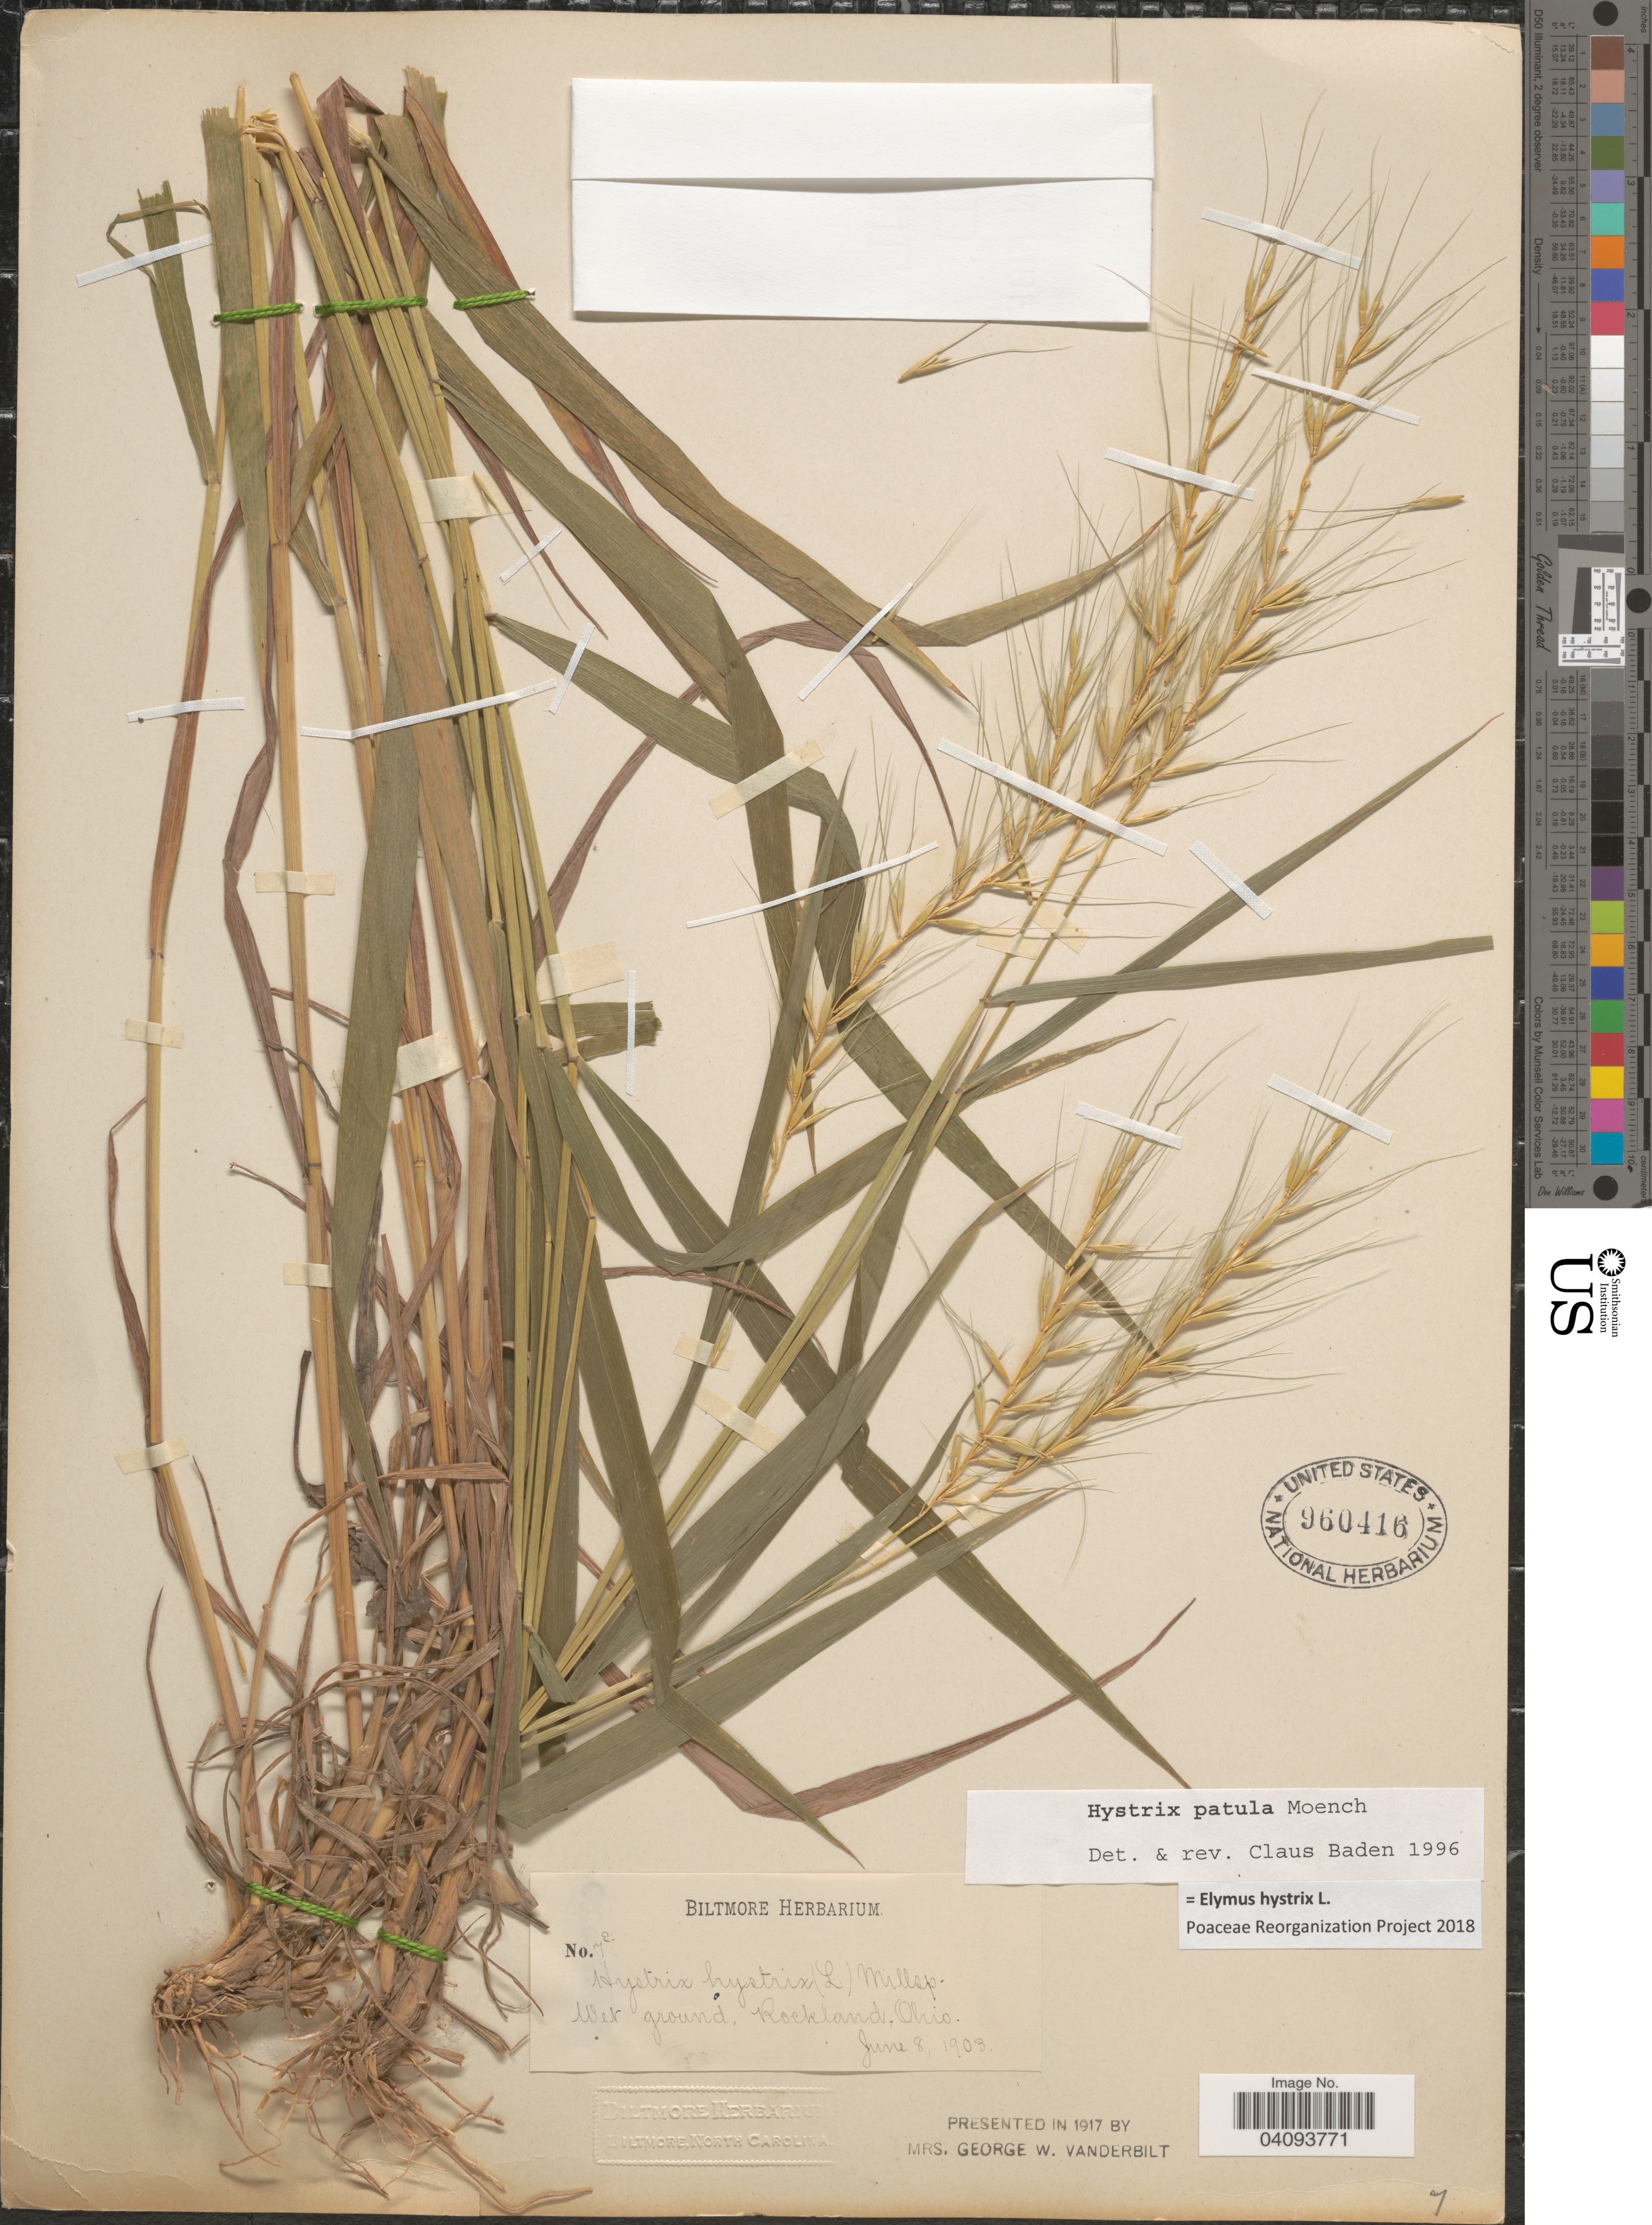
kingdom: Plantae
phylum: Tracheophyta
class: Liliopsida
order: Poales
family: Poaceae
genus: Elymus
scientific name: Elymus hystrix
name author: L.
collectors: ex herb. Biltmore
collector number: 7e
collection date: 1903-06-08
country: United States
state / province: Ohio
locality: Rockland.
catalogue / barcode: US 960416